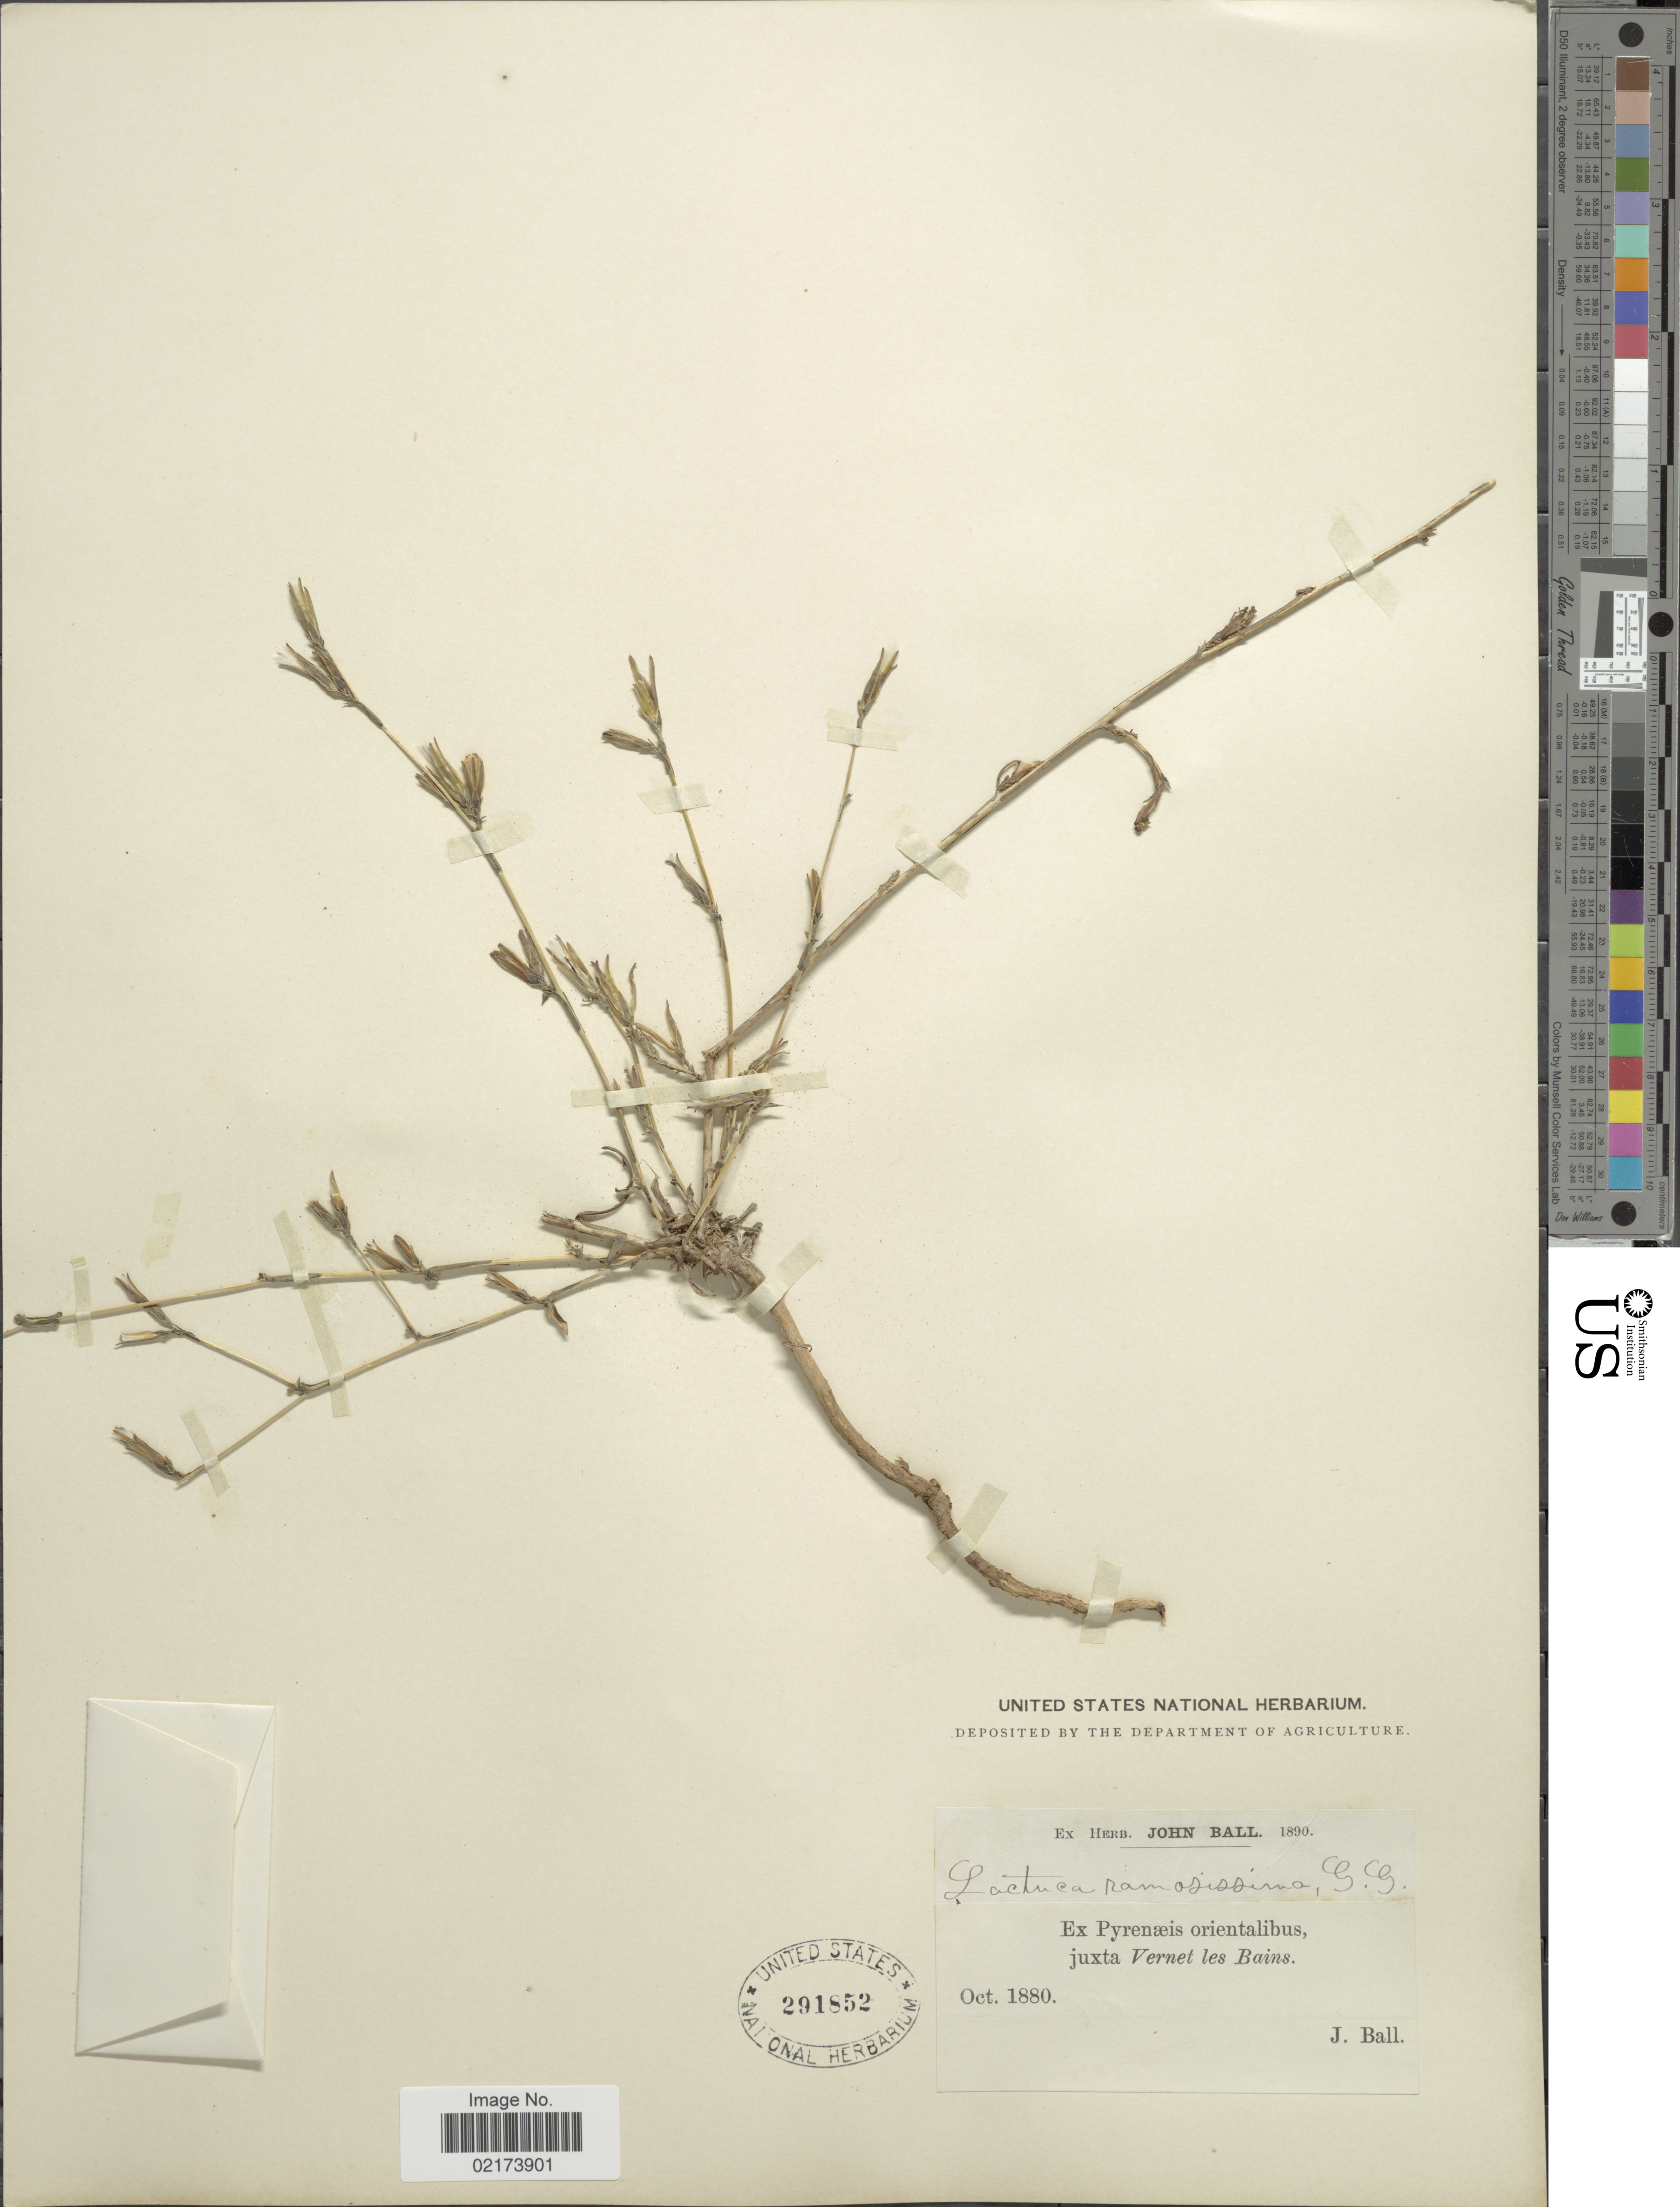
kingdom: Plantae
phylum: Tracheophyta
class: Magnoliopsida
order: Asterales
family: Asteraceae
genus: Lactuca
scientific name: Lactuca viminea subsp. ramosissima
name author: (All.) Arcang.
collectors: J. Ball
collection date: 1880-10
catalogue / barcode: US 291852